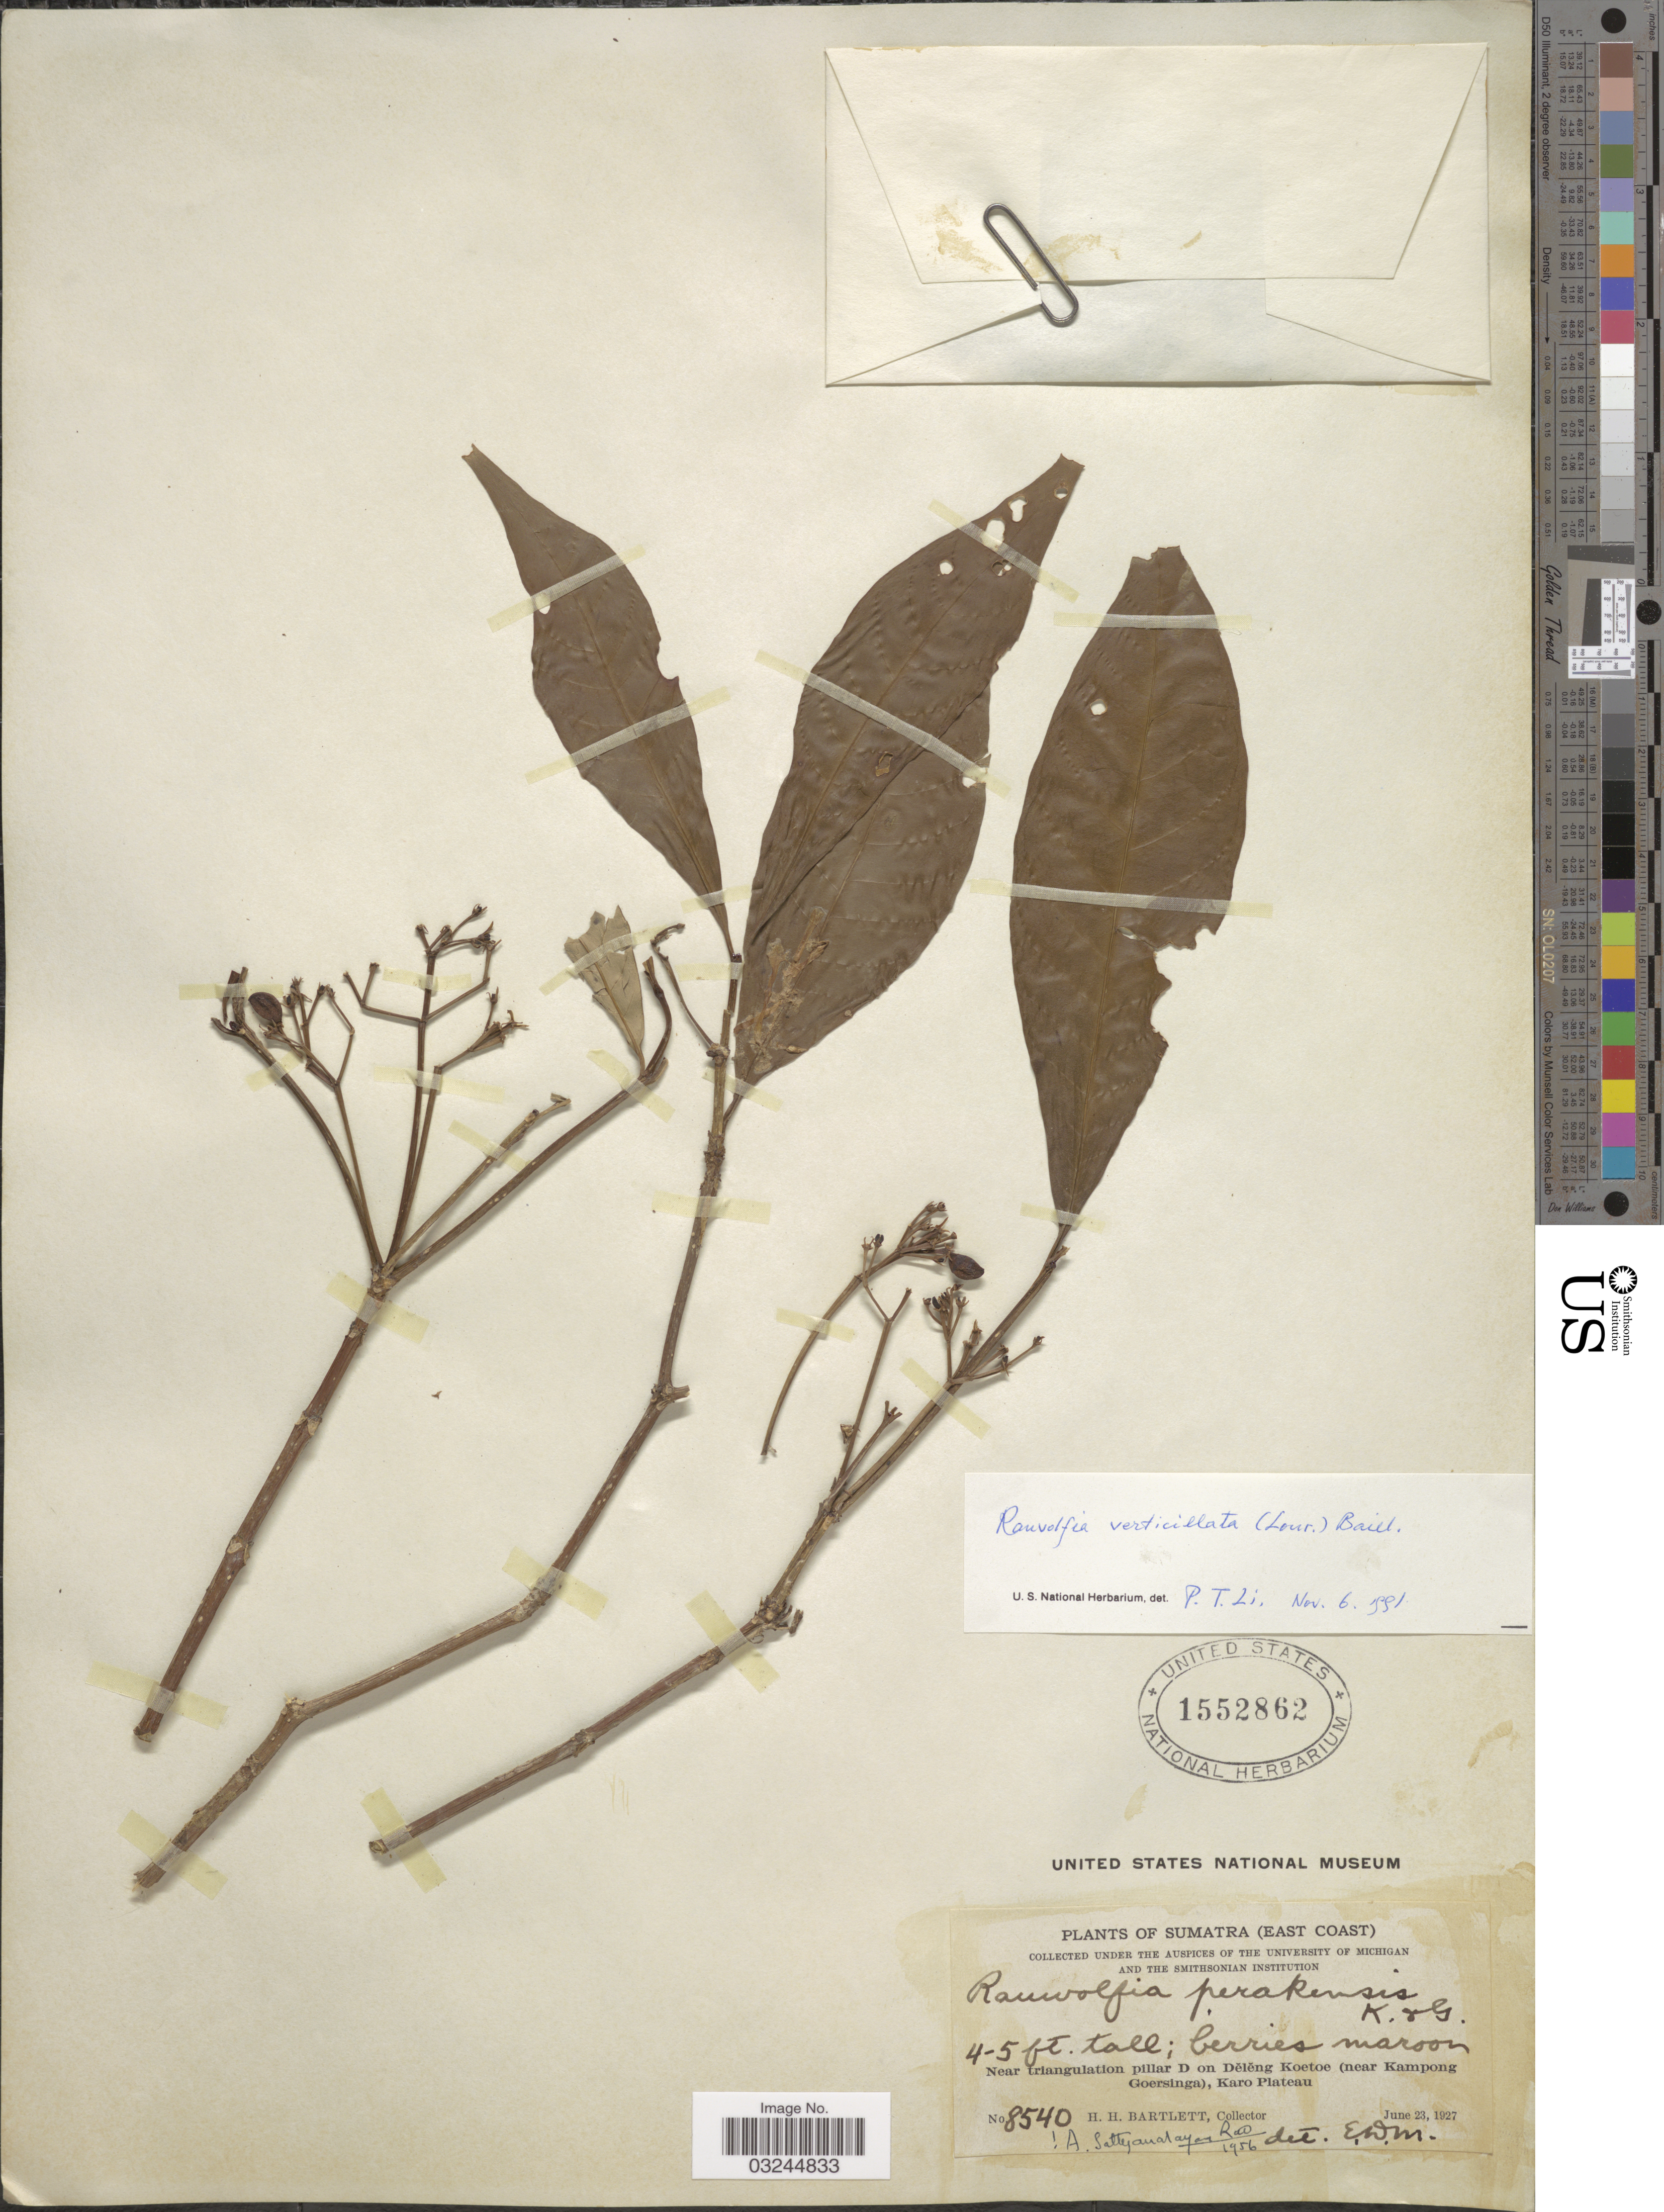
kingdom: Plantae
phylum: Tracheophyta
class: Magnoliopsida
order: Gentianales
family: Apocynaceae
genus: Rauvolfia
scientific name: Rauvolfia verticillata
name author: (Lour.) Baill.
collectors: H. H. Bartlett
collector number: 8540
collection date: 1927-06-23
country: Indonesia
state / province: Sumatra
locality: (East Coast). Near triangulation pillar D on Dĕlĕng Koetoe (near Kampong Goersinga), Karo Plateau.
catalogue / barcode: US 1552862